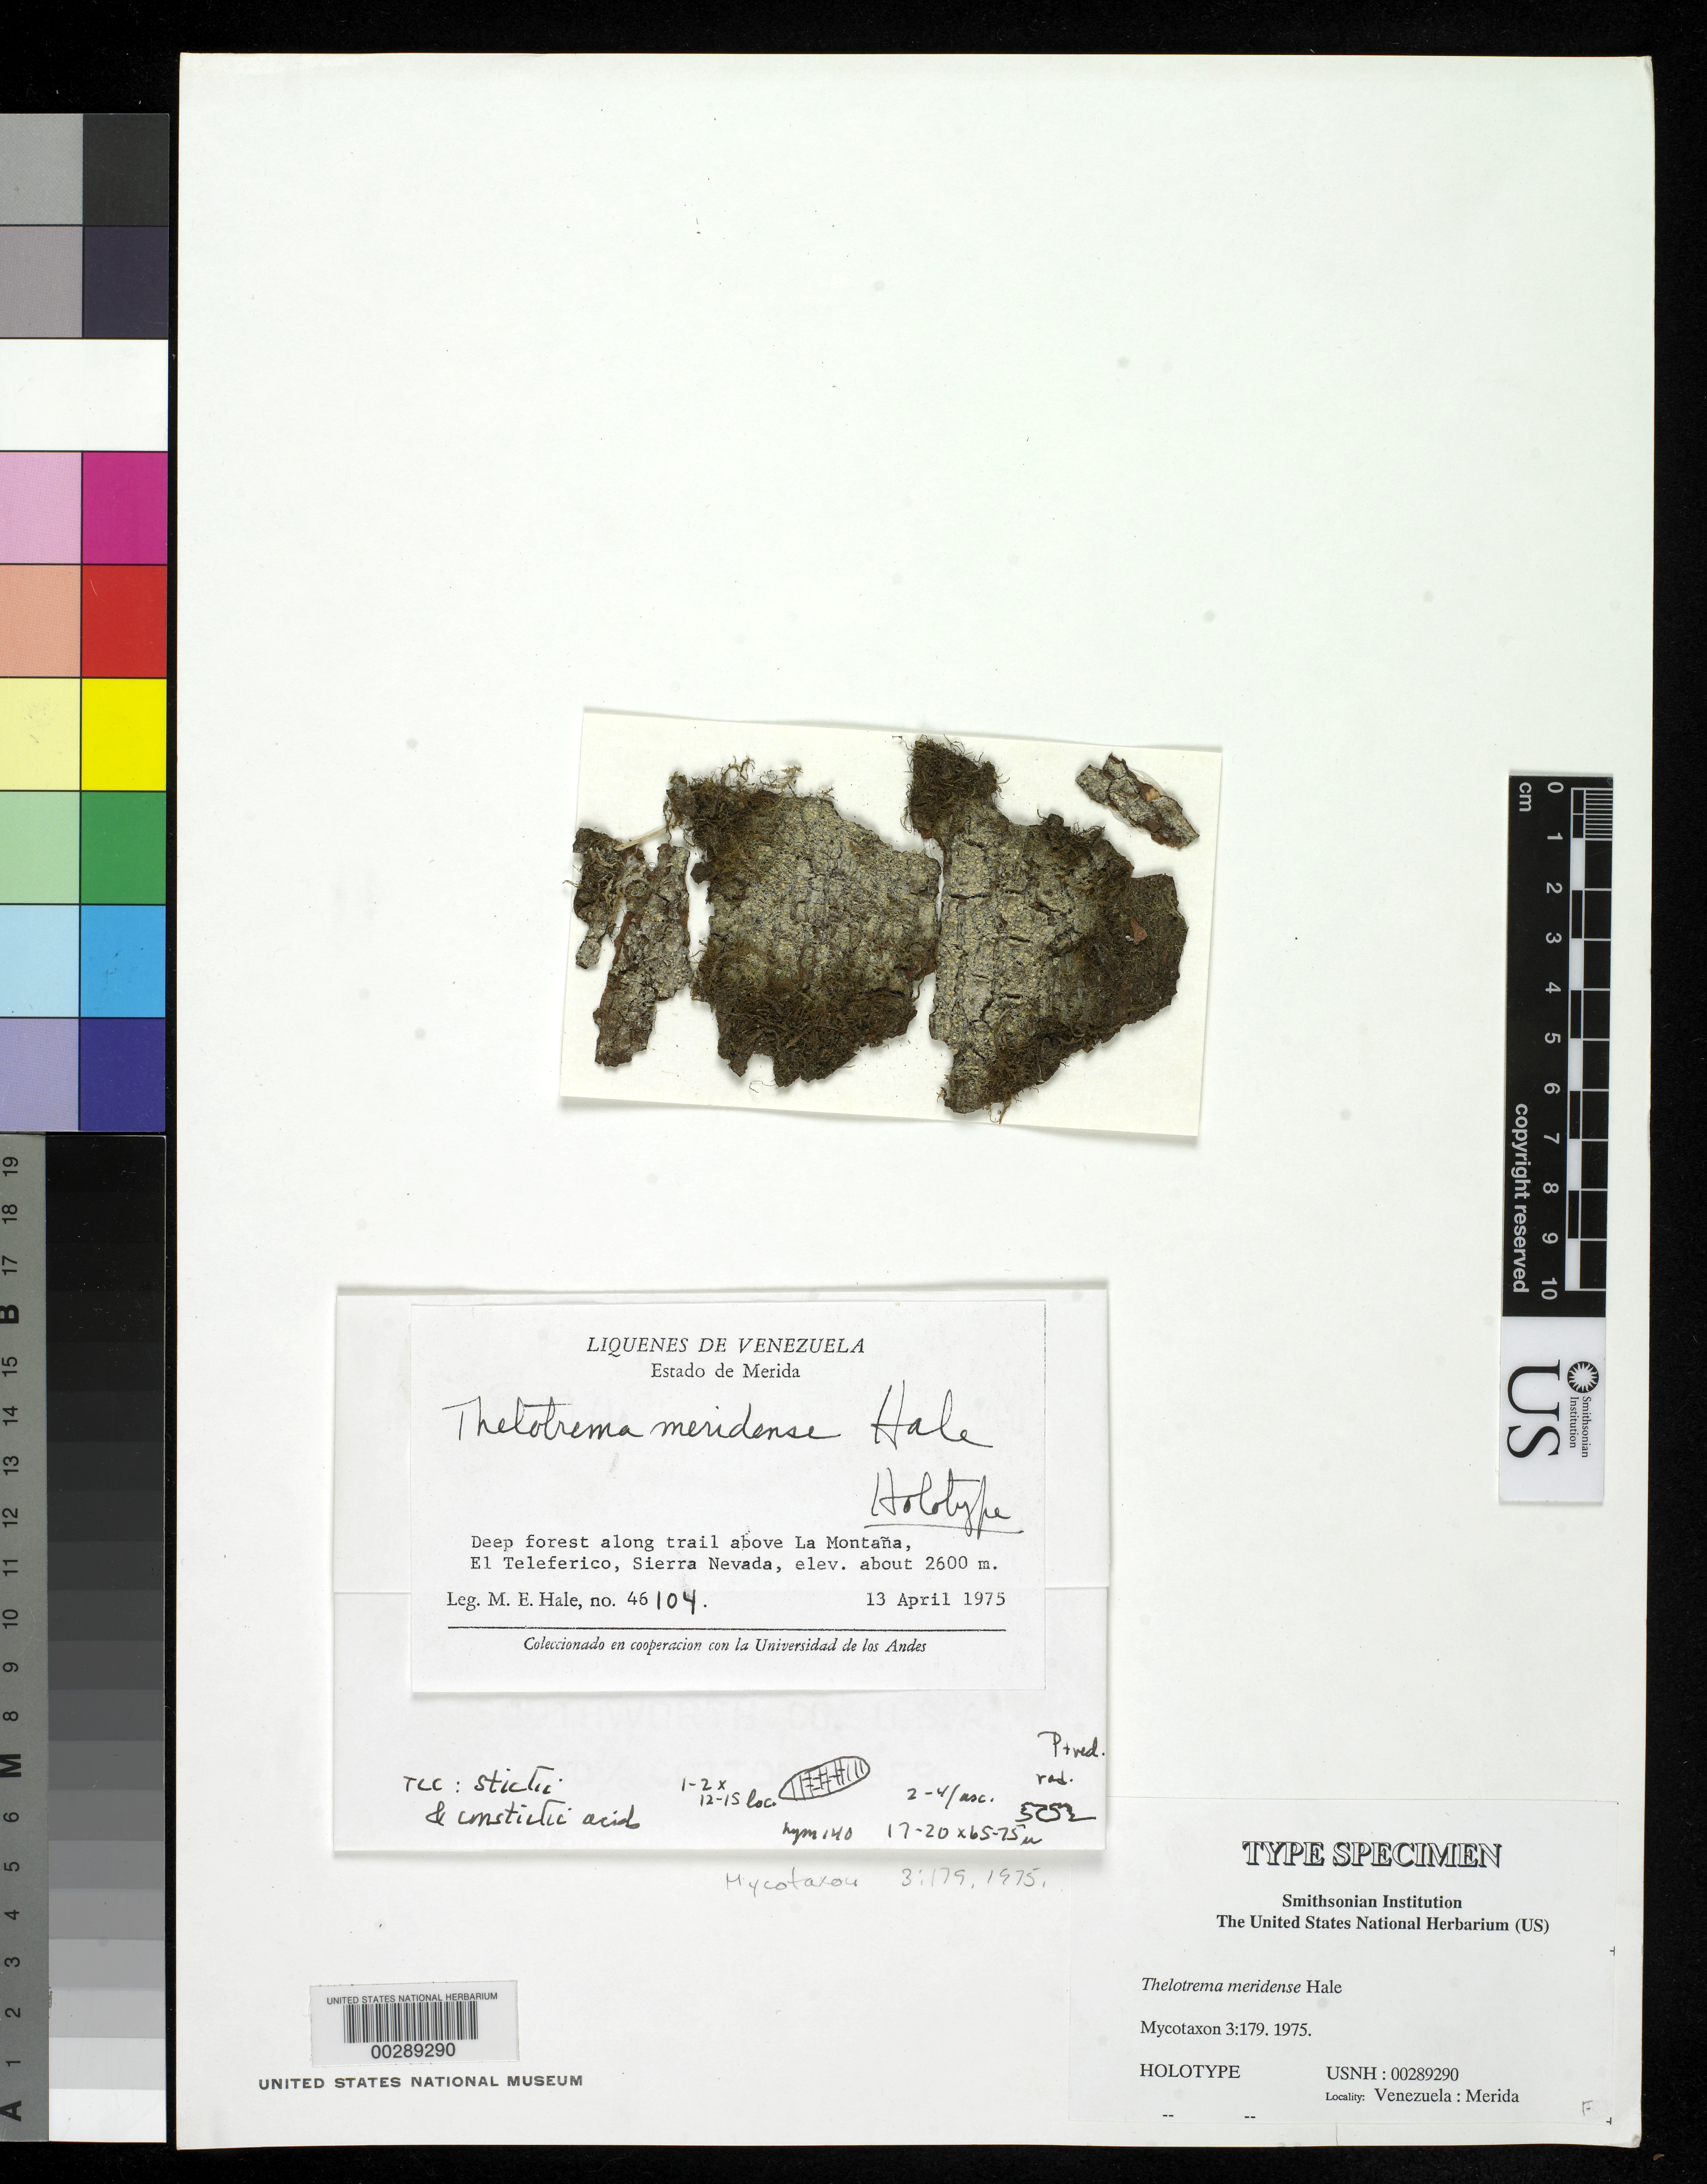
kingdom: Fungi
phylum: Ascomycota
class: Lecanoromycetes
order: Ostropales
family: Graphidaceae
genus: Thelotrema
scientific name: Thelotrema meridense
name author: Hale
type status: Holotype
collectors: M. Hale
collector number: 46104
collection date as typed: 13 Apr 1975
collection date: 1975-04-13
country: Venezuela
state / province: Mérida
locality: Along trail above La Montana, El Teleferico, Sierra Nevada.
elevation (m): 2600